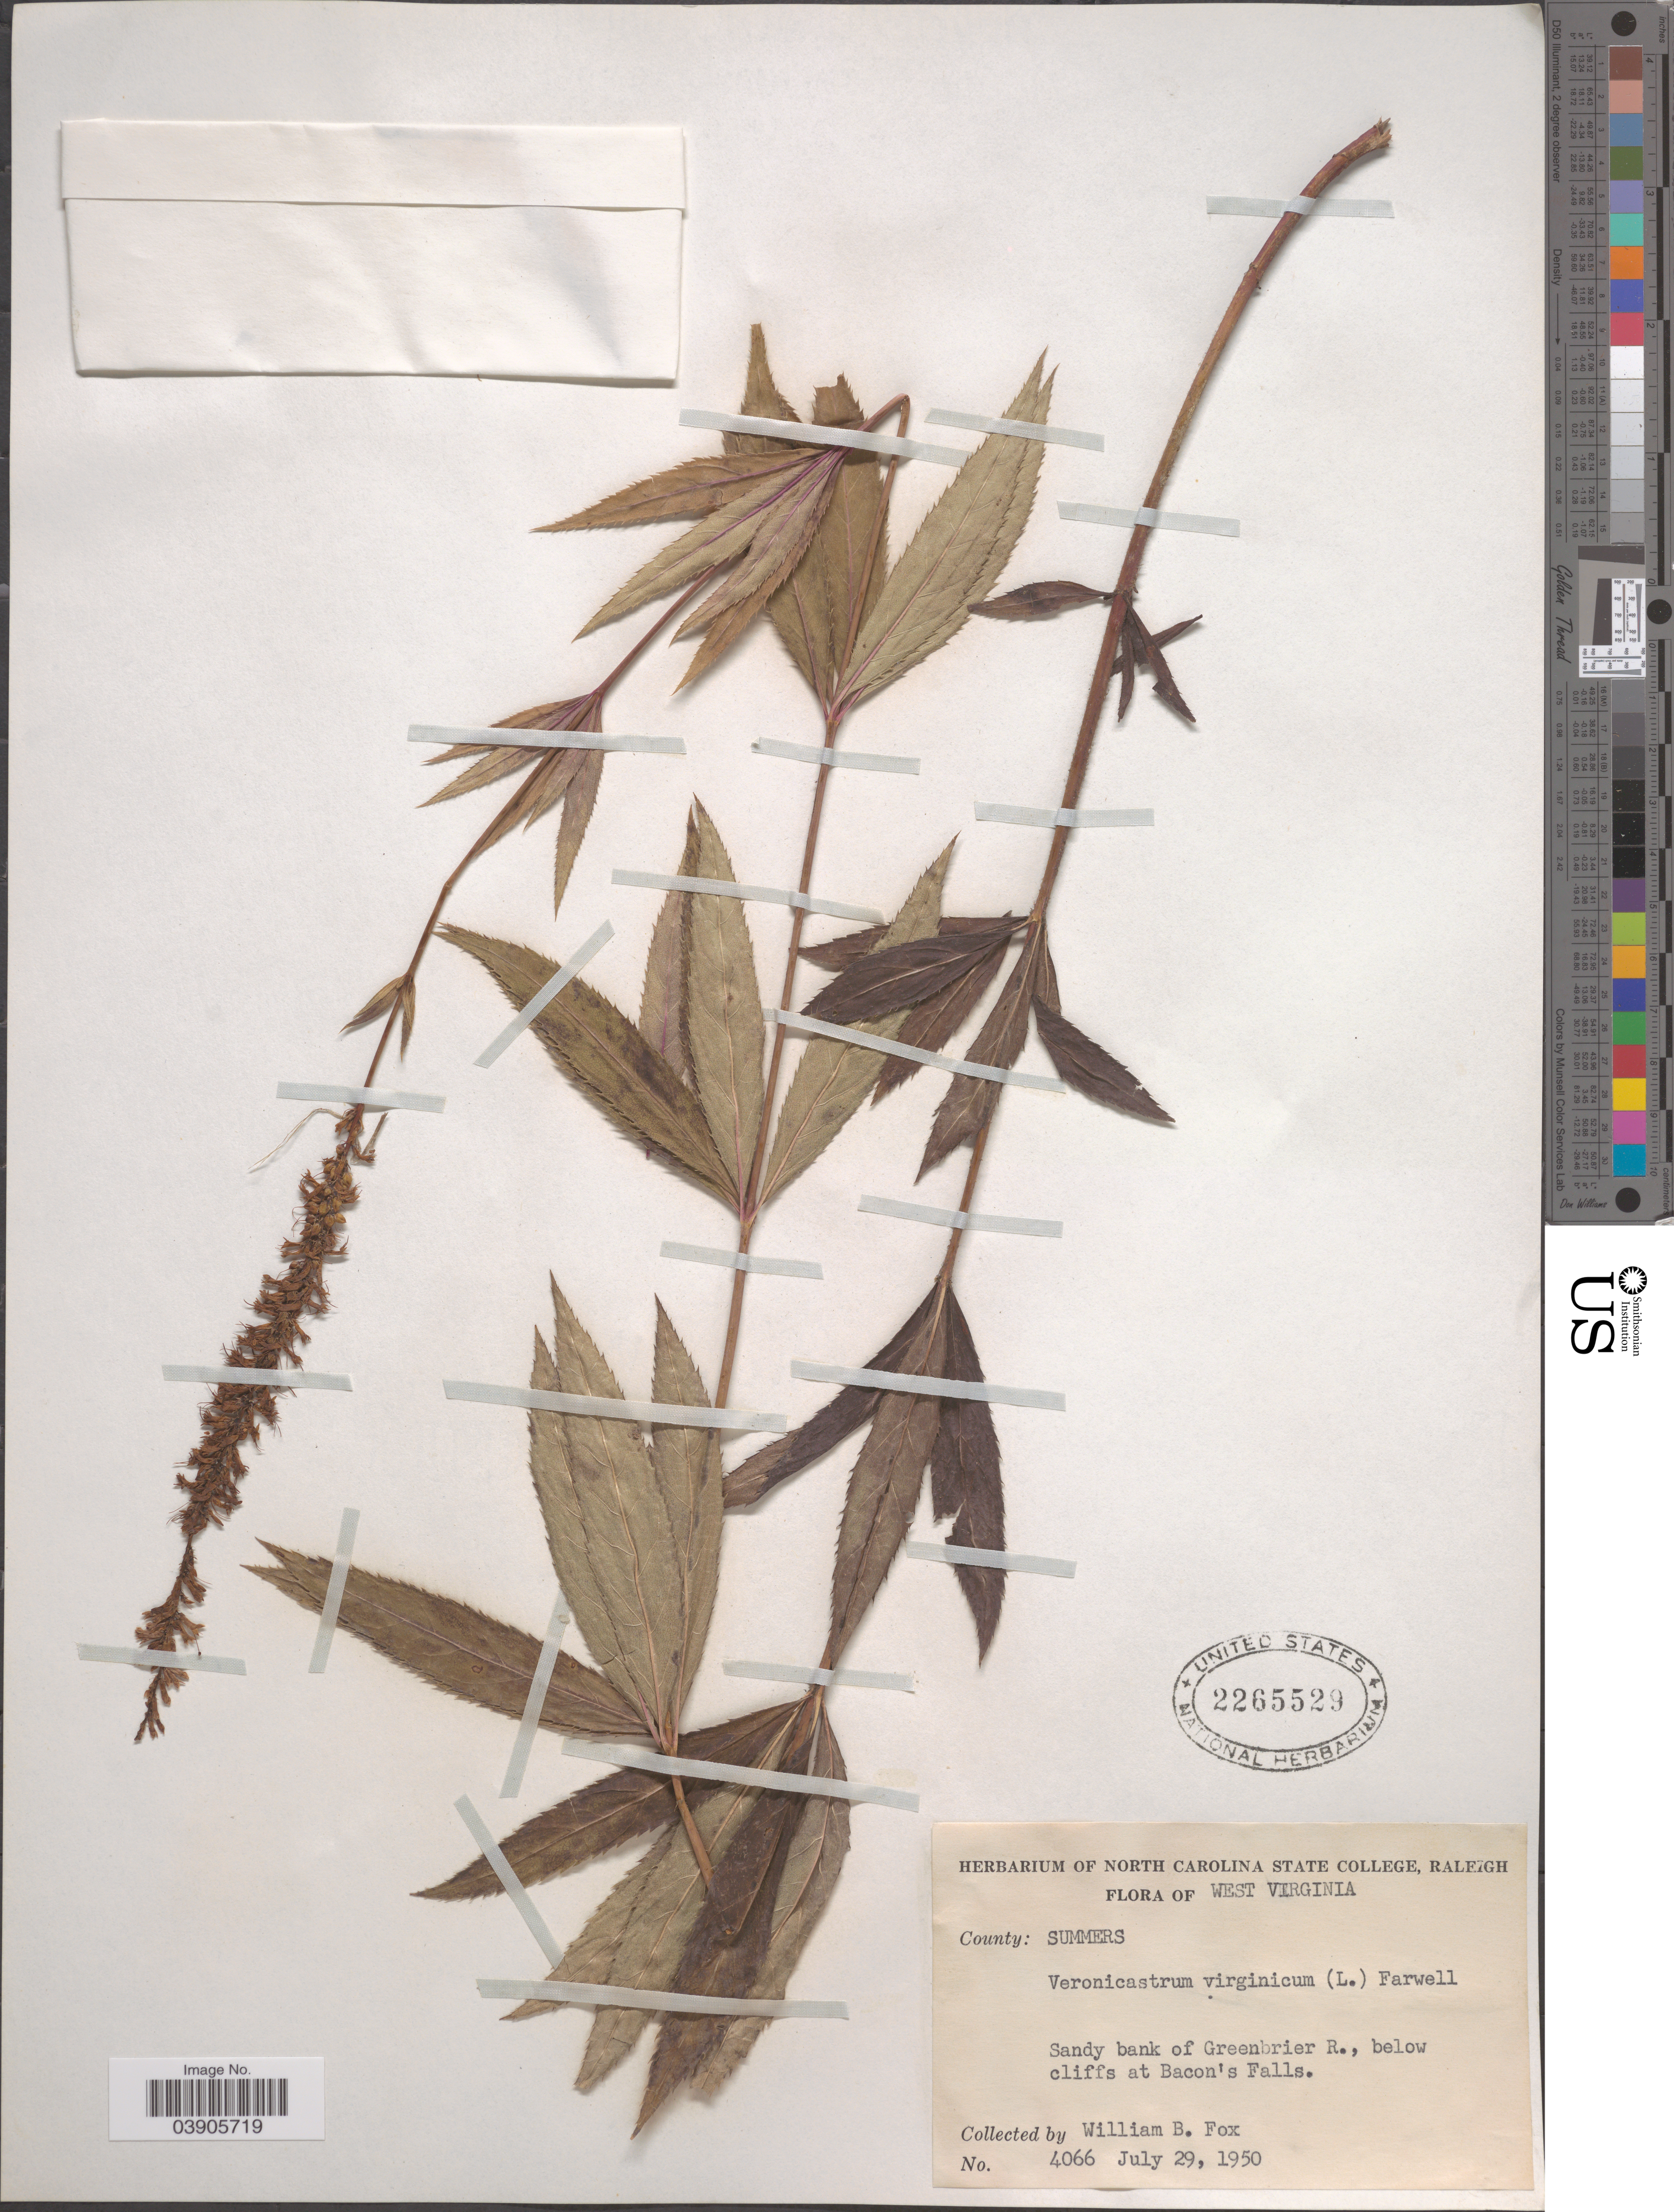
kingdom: Plantae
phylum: Tracheophyta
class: Magnoliopsida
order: Lamiales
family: Plantaginaceae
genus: Veronicastrum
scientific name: Veronicastrum virginicum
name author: (L.) Farw.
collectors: W. B. Fox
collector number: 4066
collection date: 1950-07-29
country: United States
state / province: West Virginia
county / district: Summers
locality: County: Summers. Sandy bank of Greenbrier R., below cliffs at Bacon's Falls.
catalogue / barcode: US 2265529